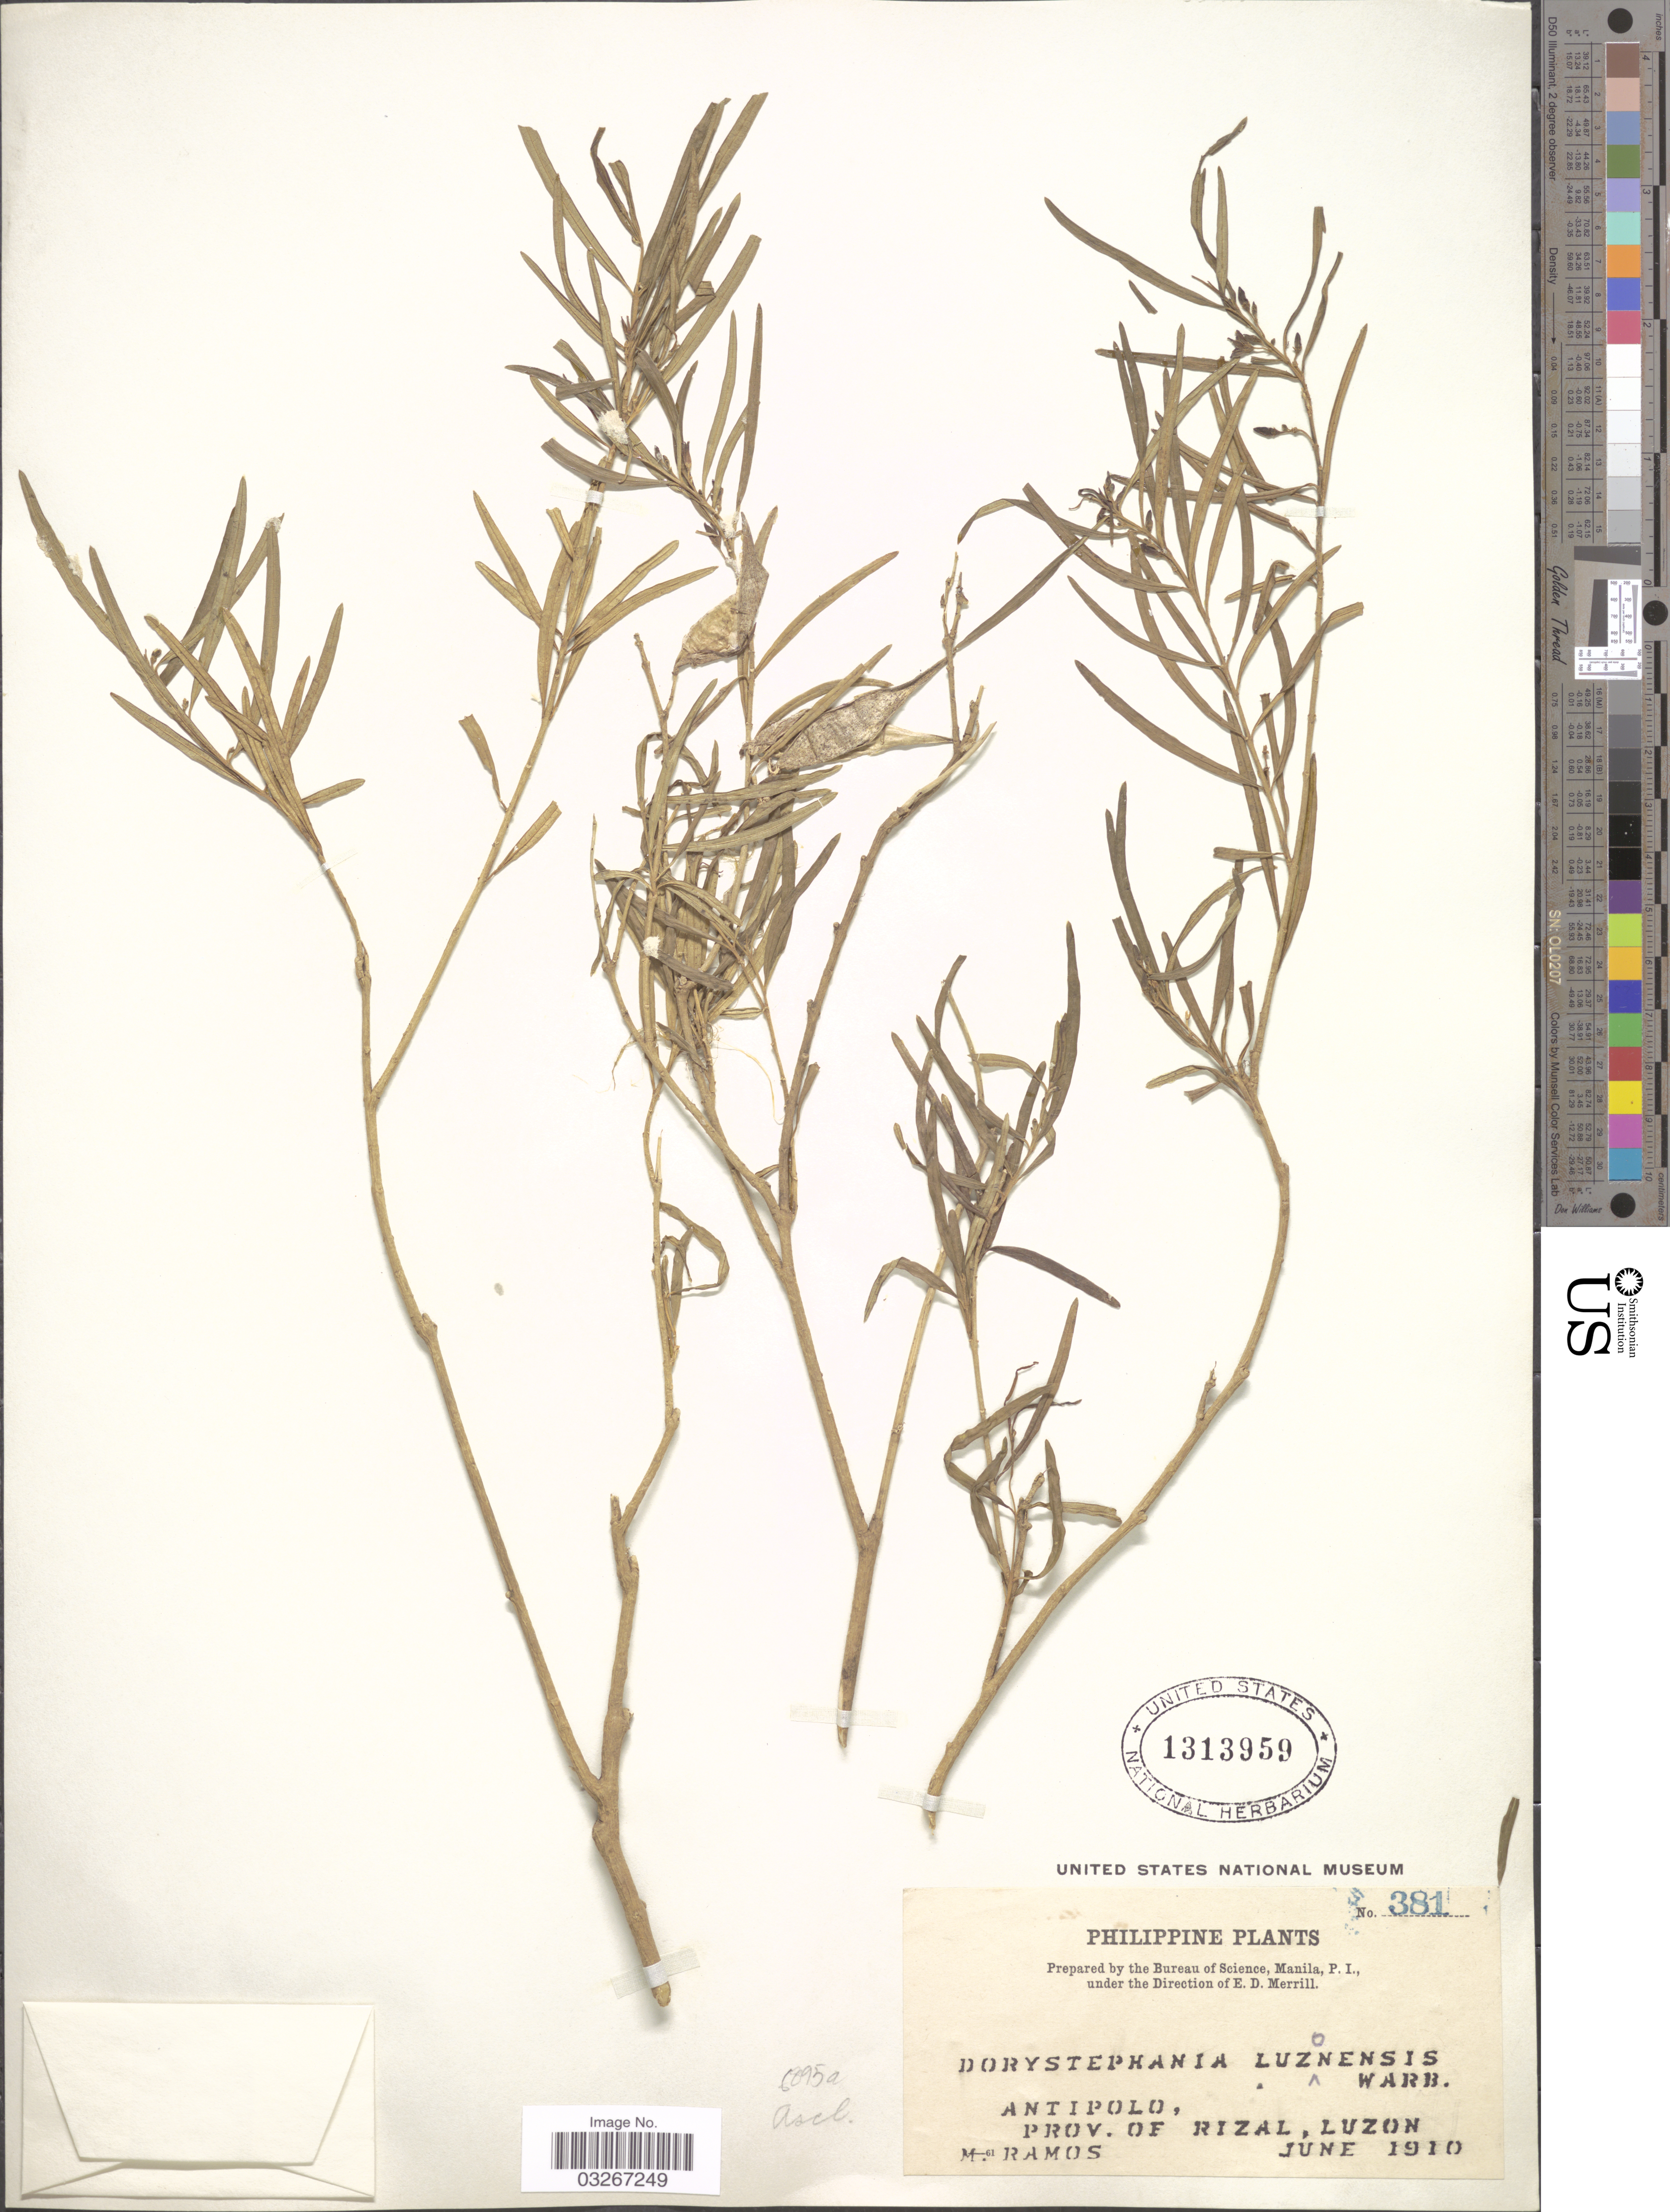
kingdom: Plantae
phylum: Tracheophyta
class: Magnoliopsida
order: Gentianales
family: Apocynaceae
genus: Dorystephania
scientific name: Dorystephania luzonensis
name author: Warb.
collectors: M. Ramos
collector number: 381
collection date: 1910-06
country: Philippines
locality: Antipolo, Prov. of Rizal, Luzon.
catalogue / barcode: US 1313959